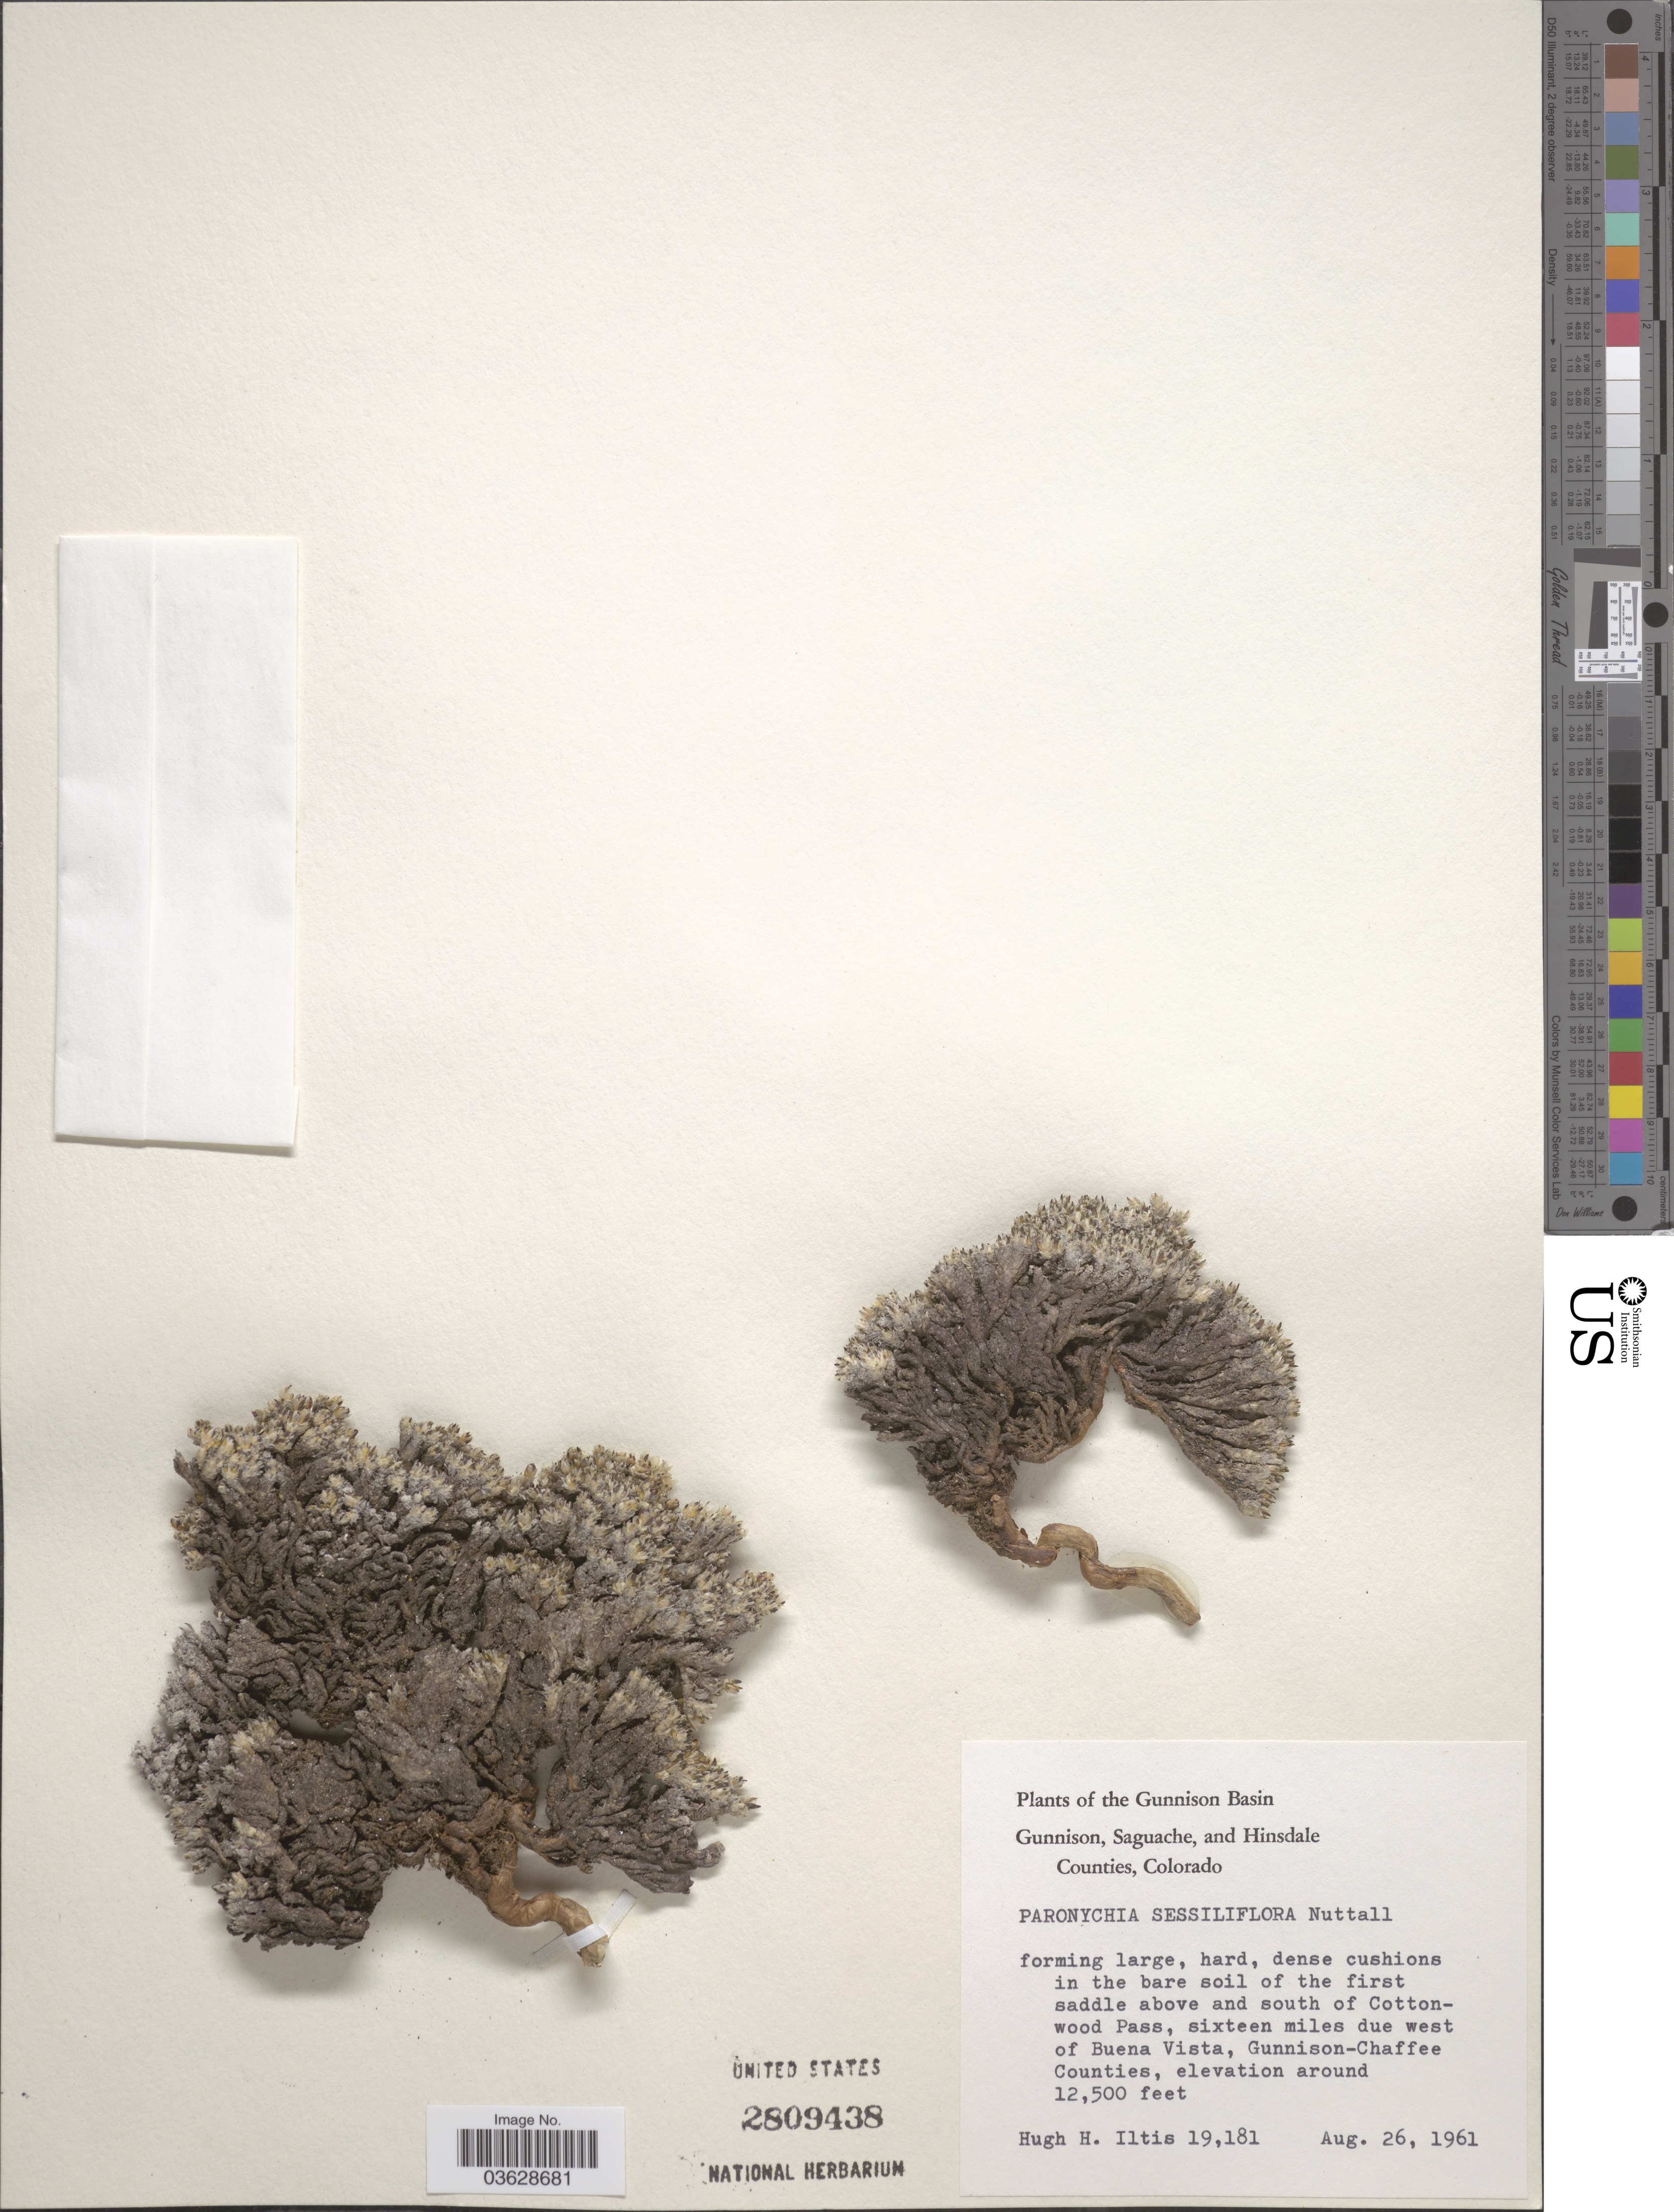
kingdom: Plantae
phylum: Tracheophyta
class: Magnoliopsida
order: Caryophyllales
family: Caryophyllaceae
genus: Paronychia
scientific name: Paronychia sessiliflora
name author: Nutt.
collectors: H. Iltis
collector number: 19181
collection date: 1961-08-26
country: United States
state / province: Colorado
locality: The Gunnison Basin. Of the first saddle above and south of Cottonwood Pass, sixteen miles due west of Buena Vista, Gunnison-Chaffee Counties.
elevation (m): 3810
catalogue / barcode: US 2809438